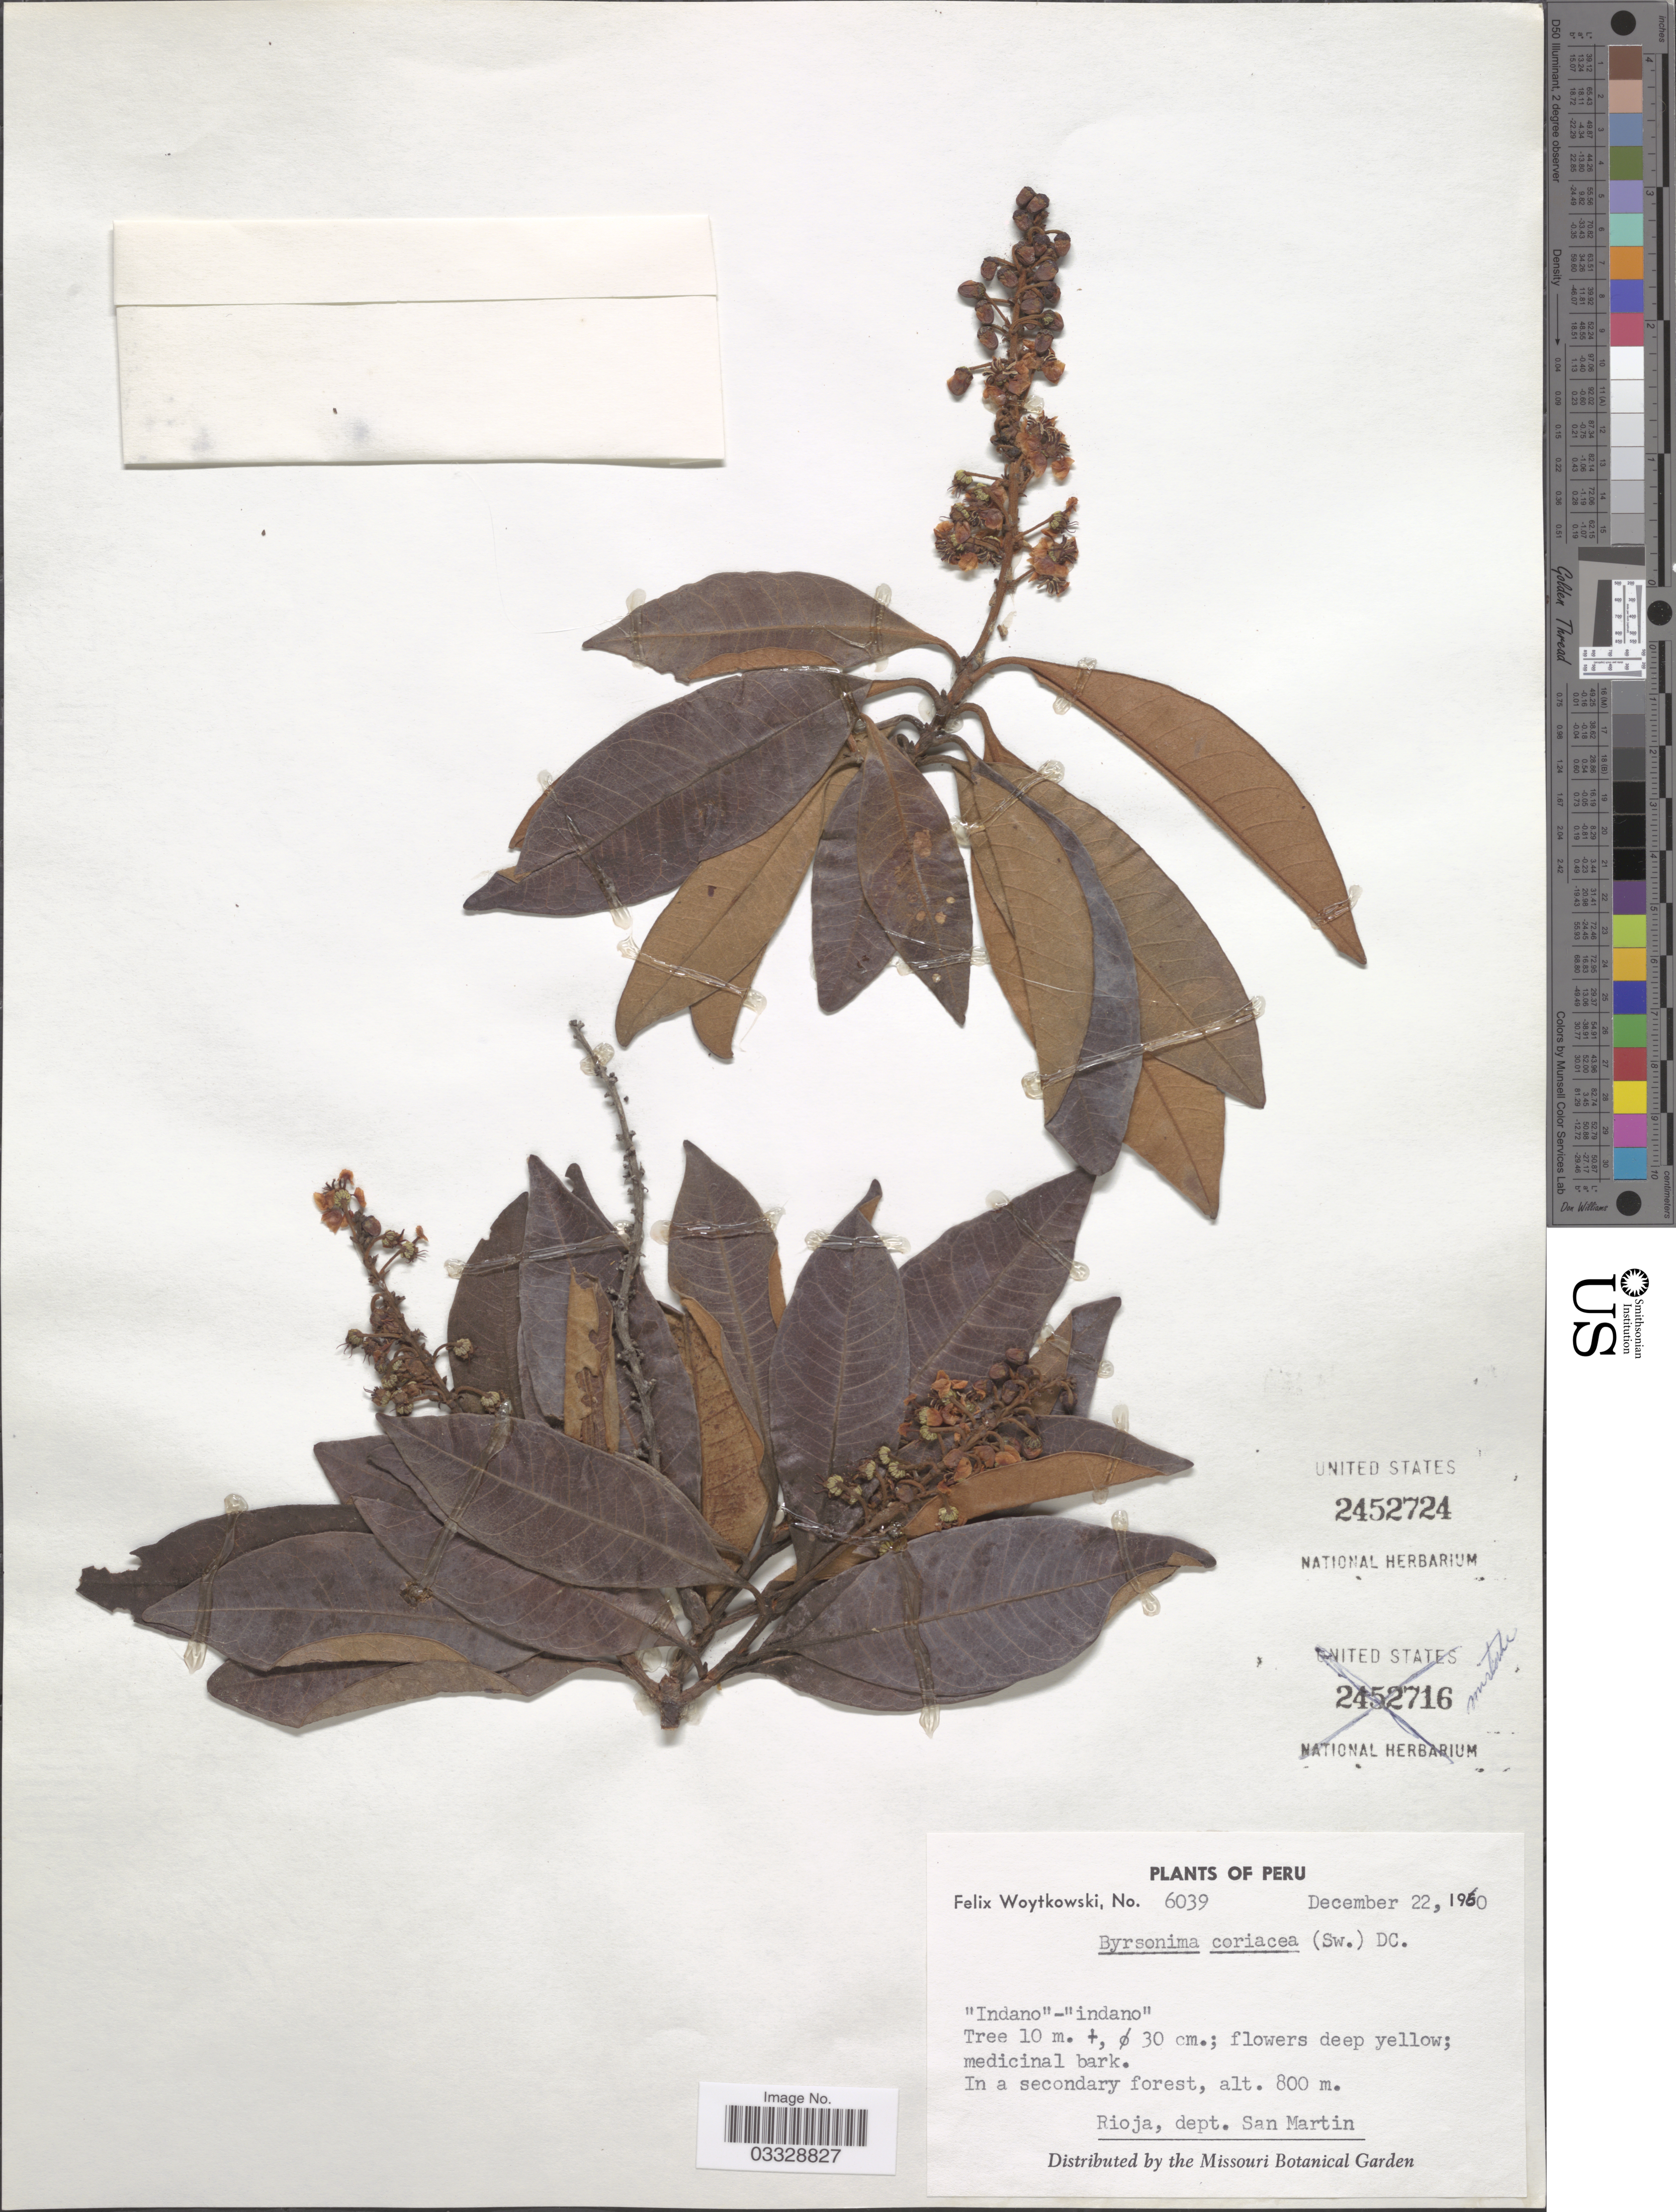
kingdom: Plantae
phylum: Tracheophyta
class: Magnoliopsida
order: Malpighiales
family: Malpighiaceae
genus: Byrsonima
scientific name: Byrsonima coriacea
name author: (Sw.) DC.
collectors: F. Woytkowski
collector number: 6039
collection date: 1960-12-22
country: Peru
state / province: San Martín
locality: Rioja, dept. San Martin.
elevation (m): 800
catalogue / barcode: US 2452724